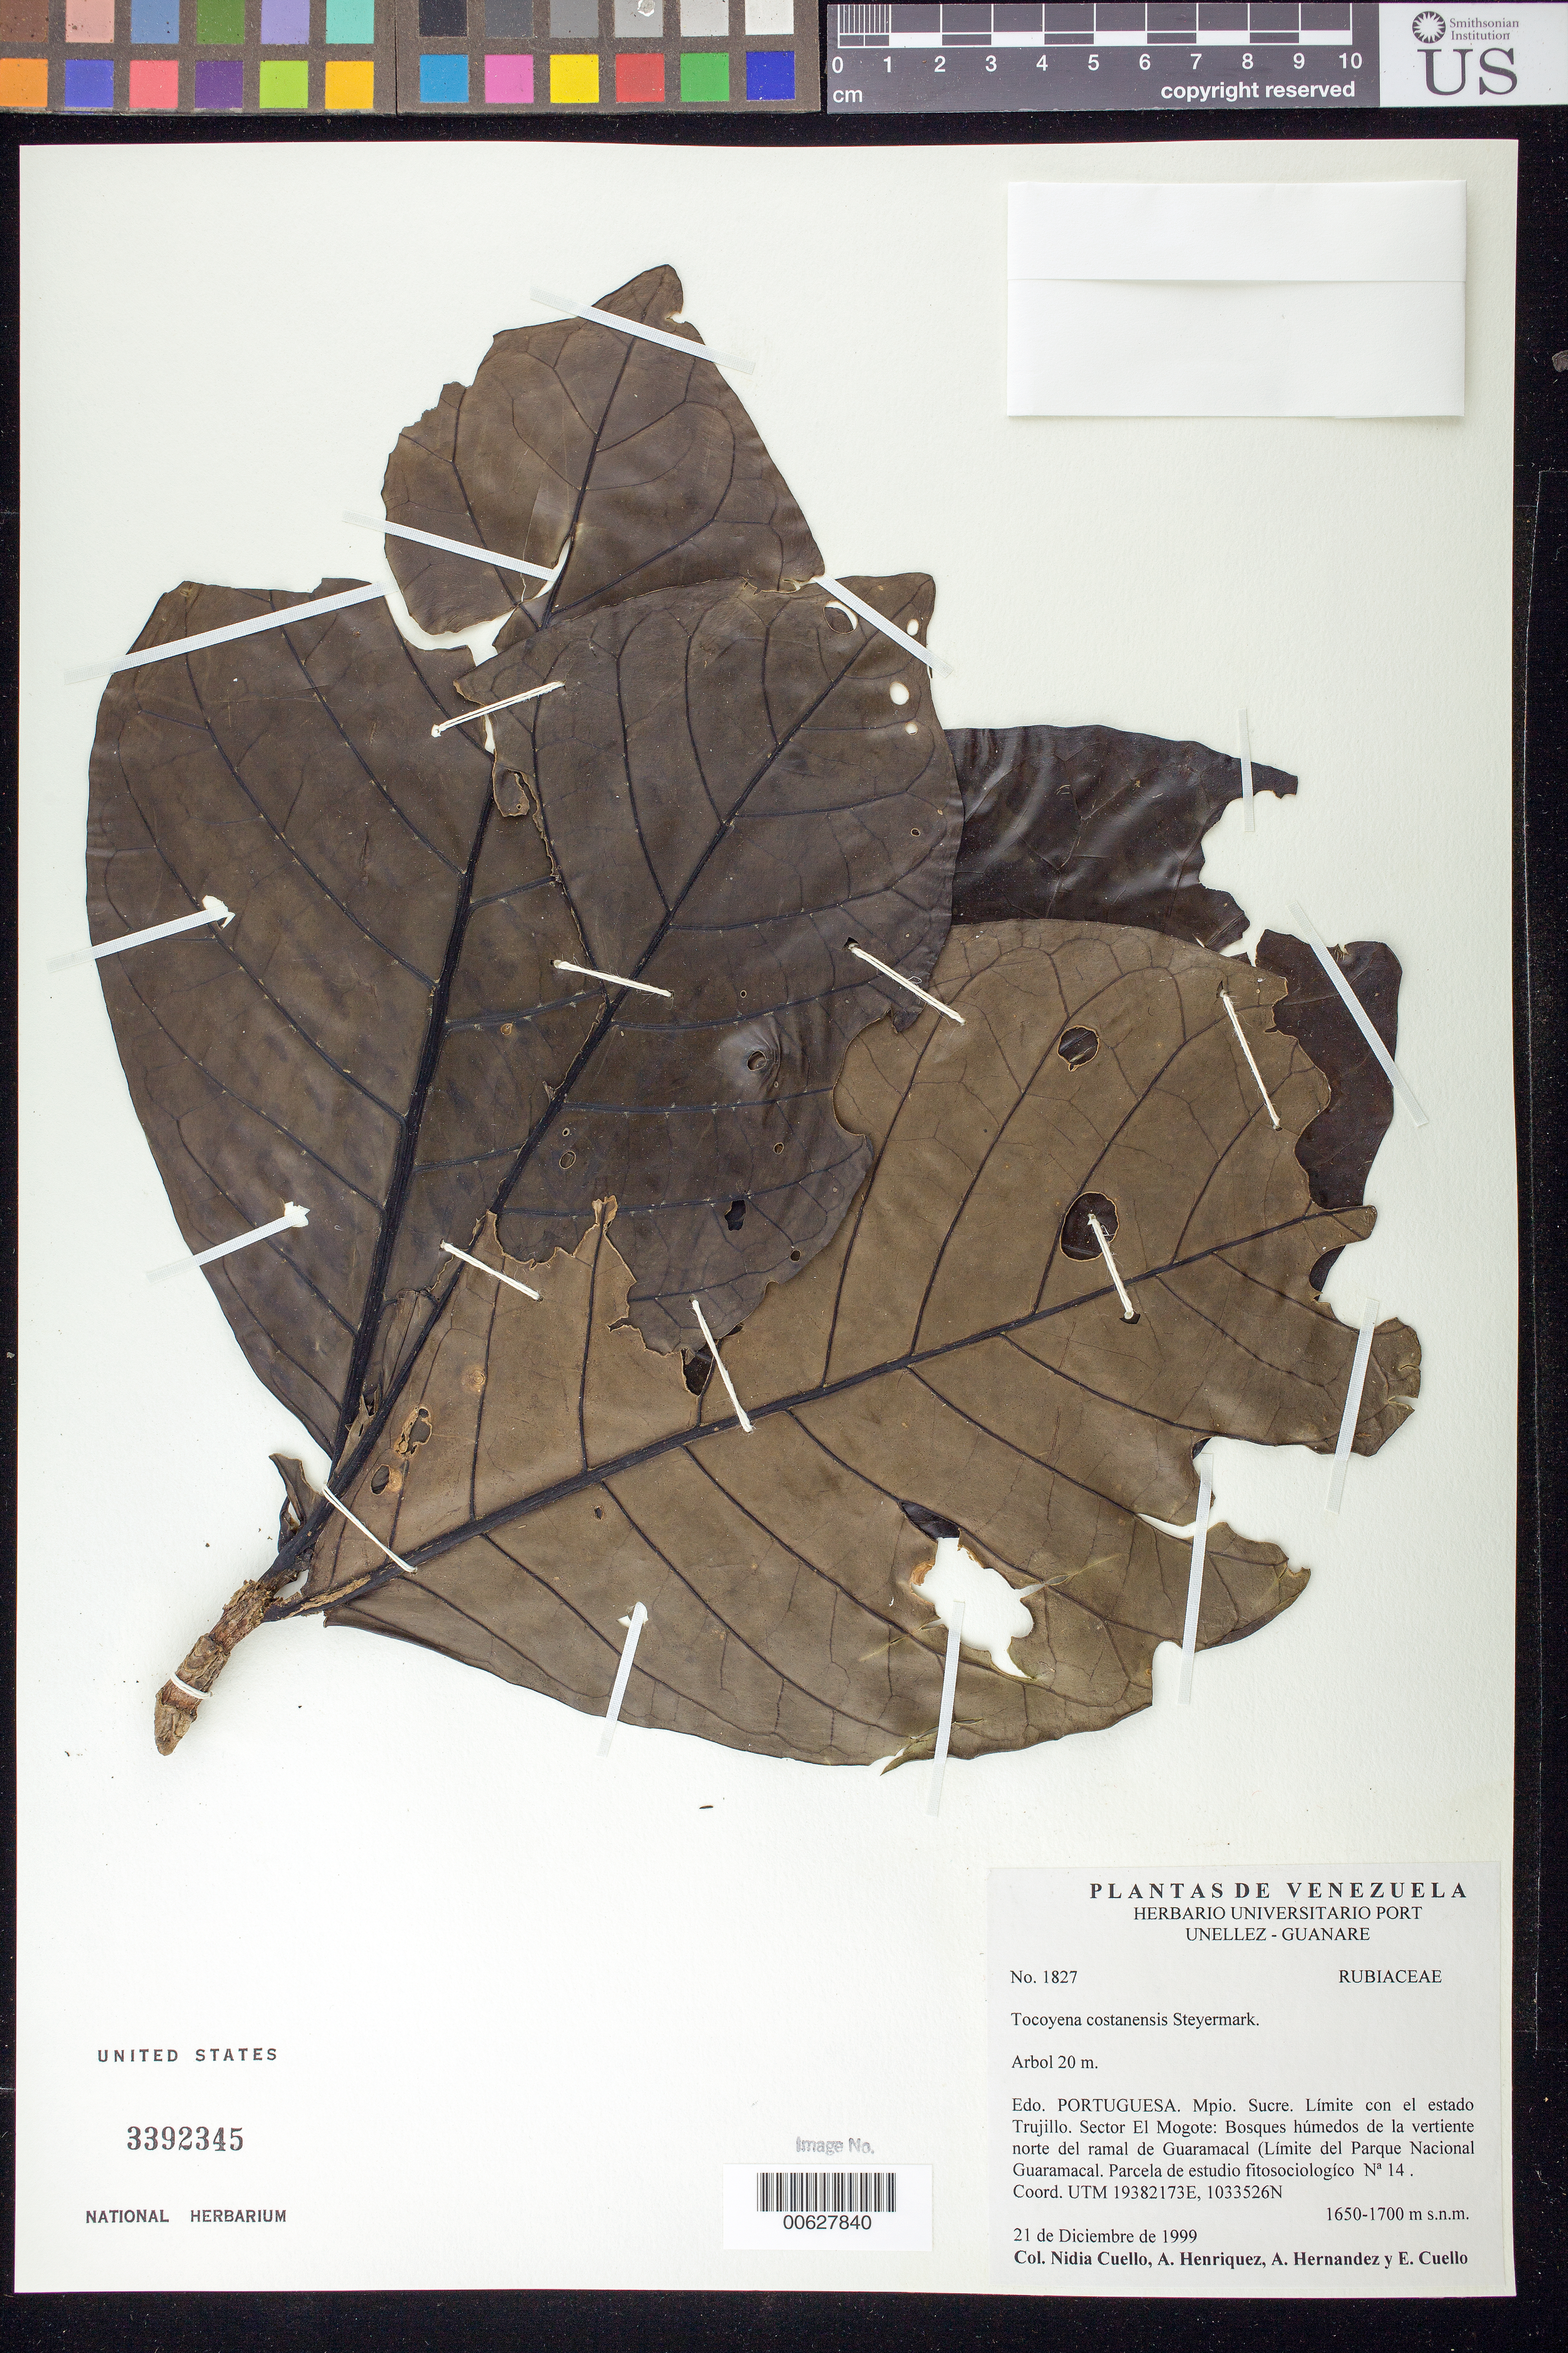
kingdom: Plantae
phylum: Tracheophyta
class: Magnoliopsida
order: Gentianales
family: Rubiaceae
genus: Tocoyena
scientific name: Tocoyena costanensis subsp. andina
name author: Steyerm.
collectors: N. L. Cuello, A. Henriquez, A. Hernandez & E. Cuello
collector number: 1827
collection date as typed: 21 Dec 1999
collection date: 1999-12-21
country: Venezuela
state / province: Portuguesa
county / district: Sucre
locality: Sector El Mogote, vertiente N ramal de Guaramacal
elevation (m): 1650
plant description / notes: PORT, US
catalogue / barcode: US 3392345